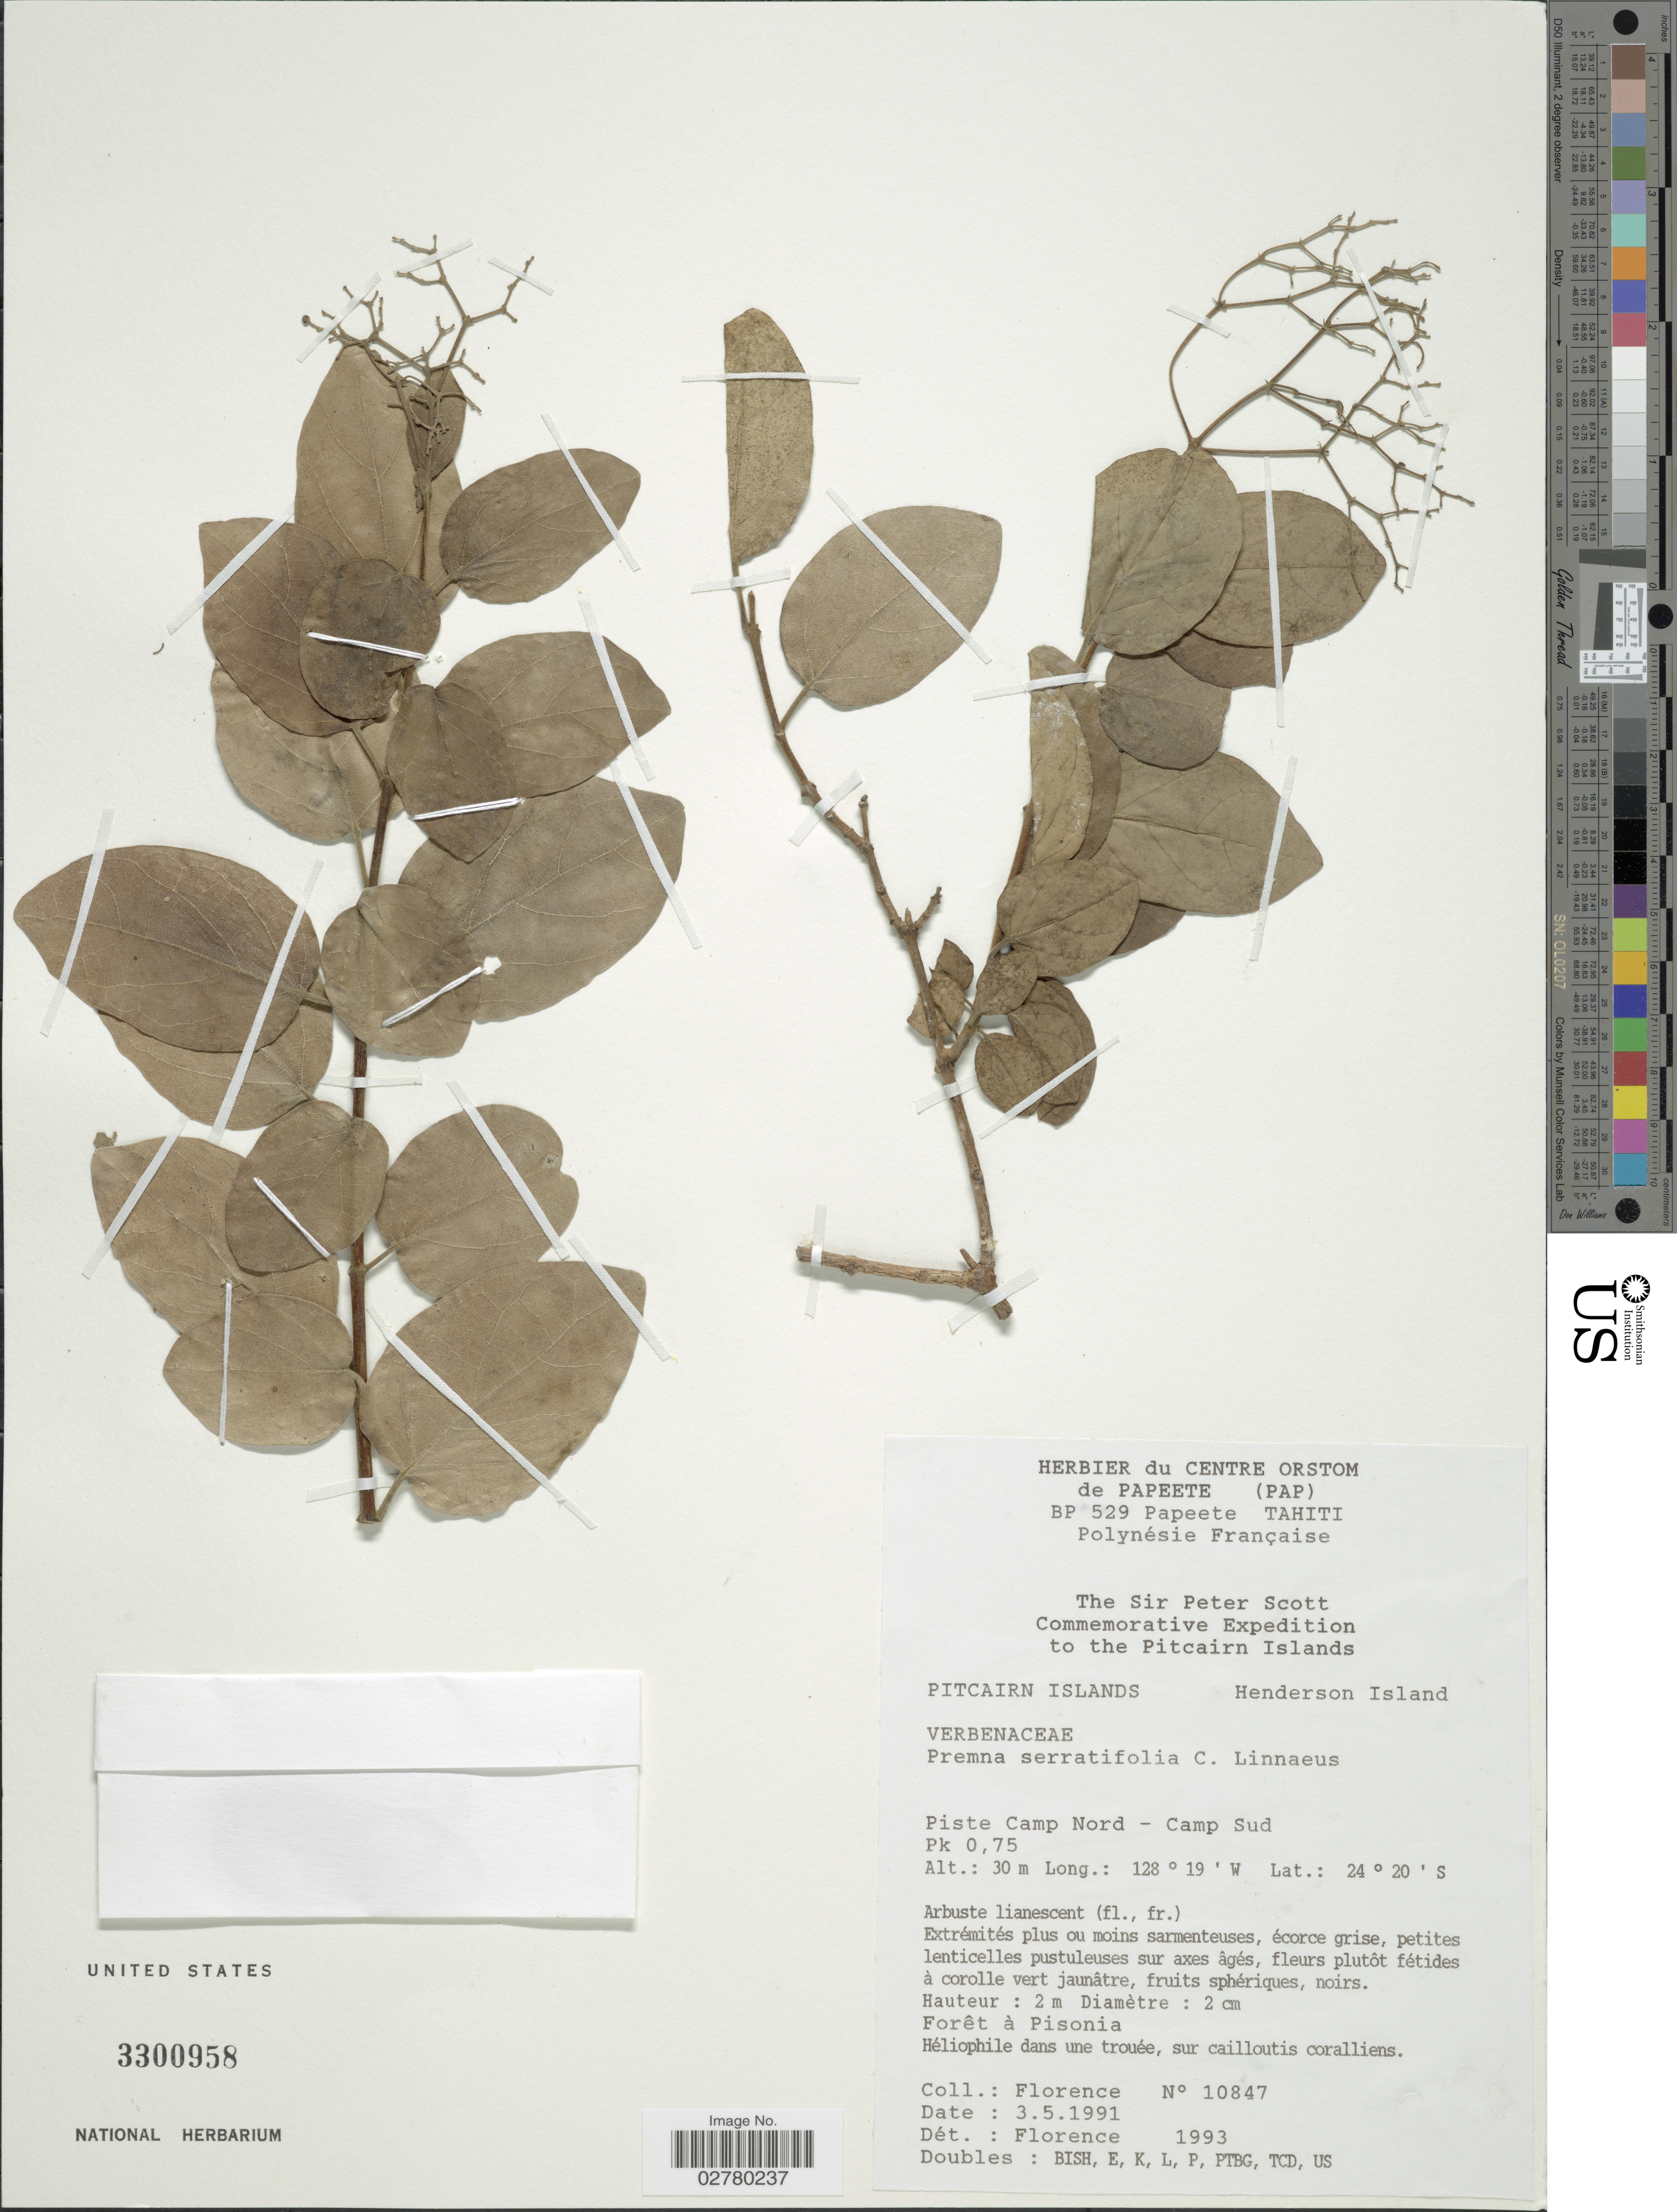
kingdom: Plantae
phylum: Tracheophyta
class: Magnoliopsida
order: Lamiales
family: Lamiaceae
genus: Premna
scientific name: Premna serratifolia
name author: L.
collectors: -. Florence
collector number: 10847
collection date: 1991-05-03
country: Pitcairn Islands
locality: Pitcairn Islands, Henderson Island, Piste Camp Nord - Camp Sud, Pk 0,75.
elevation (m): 30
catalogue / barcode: US 3300958